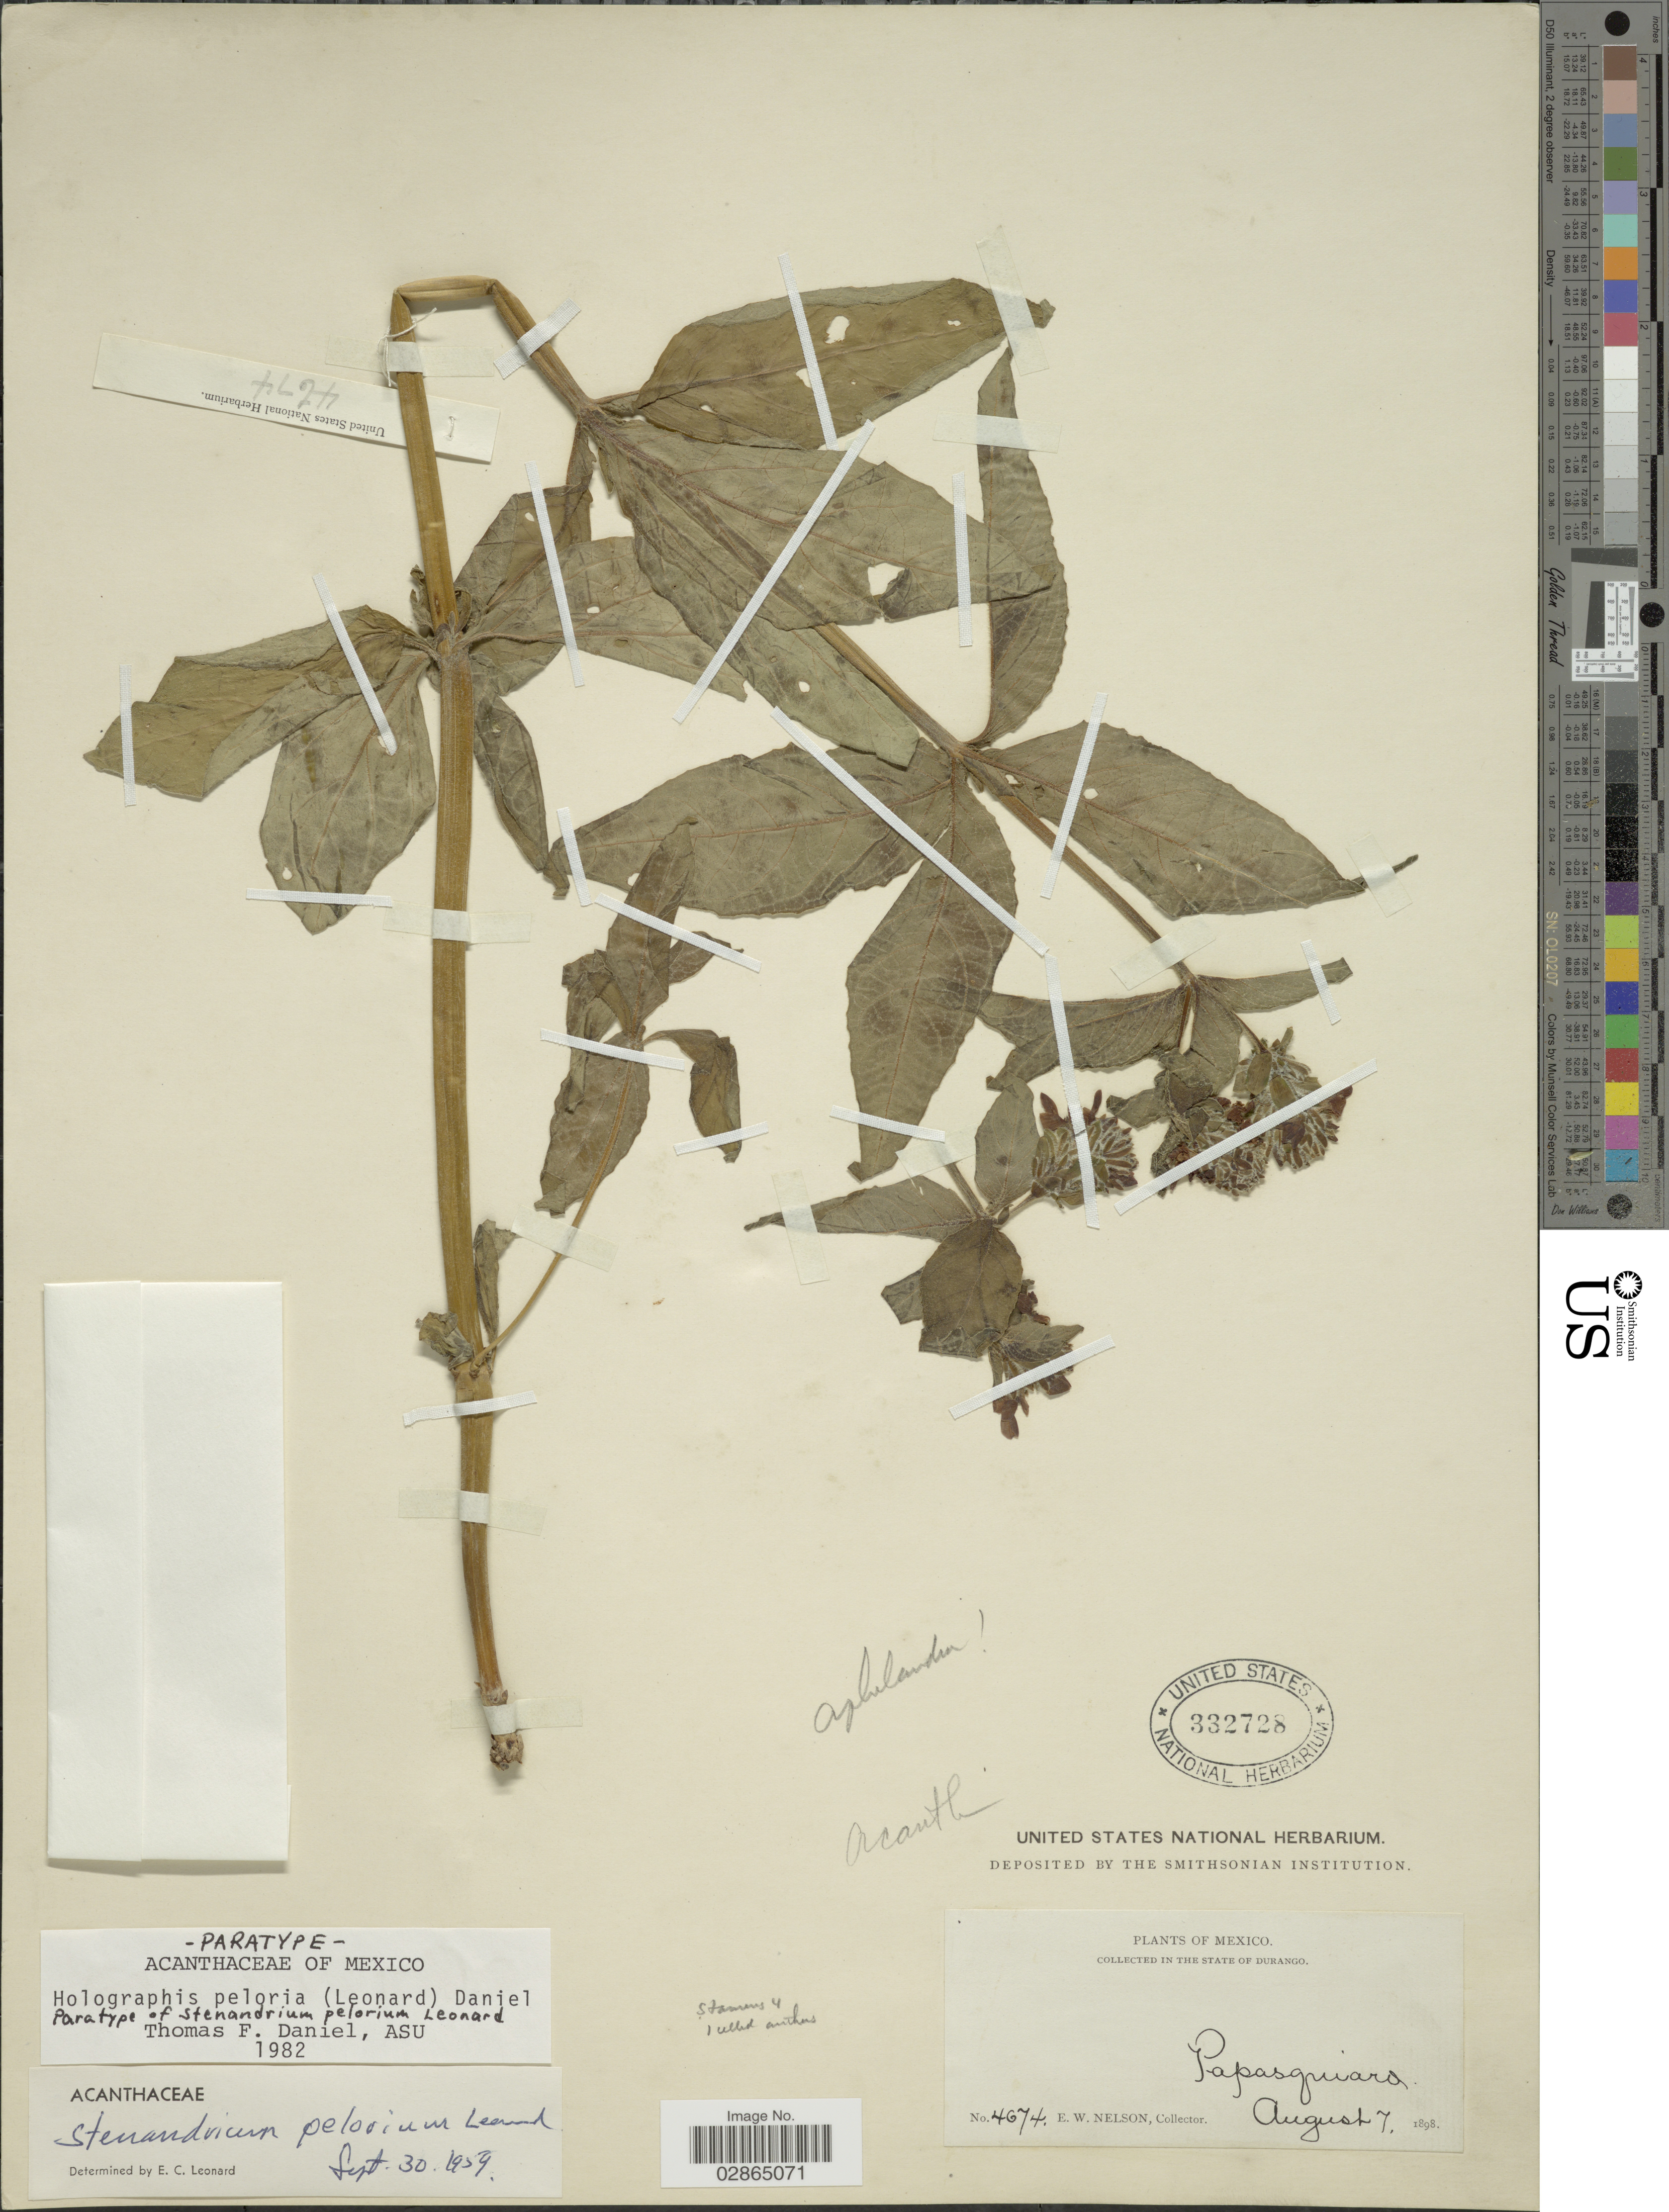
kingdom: Plantae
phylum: Tracheophyta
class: Magnoliopsida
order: Lamiales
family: Acanthaceae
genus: Holographis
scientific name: Holographis peloria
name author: (Leonard) T.F. Daniel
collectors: E. W. Nelson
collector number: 4674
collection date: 1898-08-07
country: Mexico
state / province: Durango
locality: Papasquiaro.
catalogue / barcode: US 332728